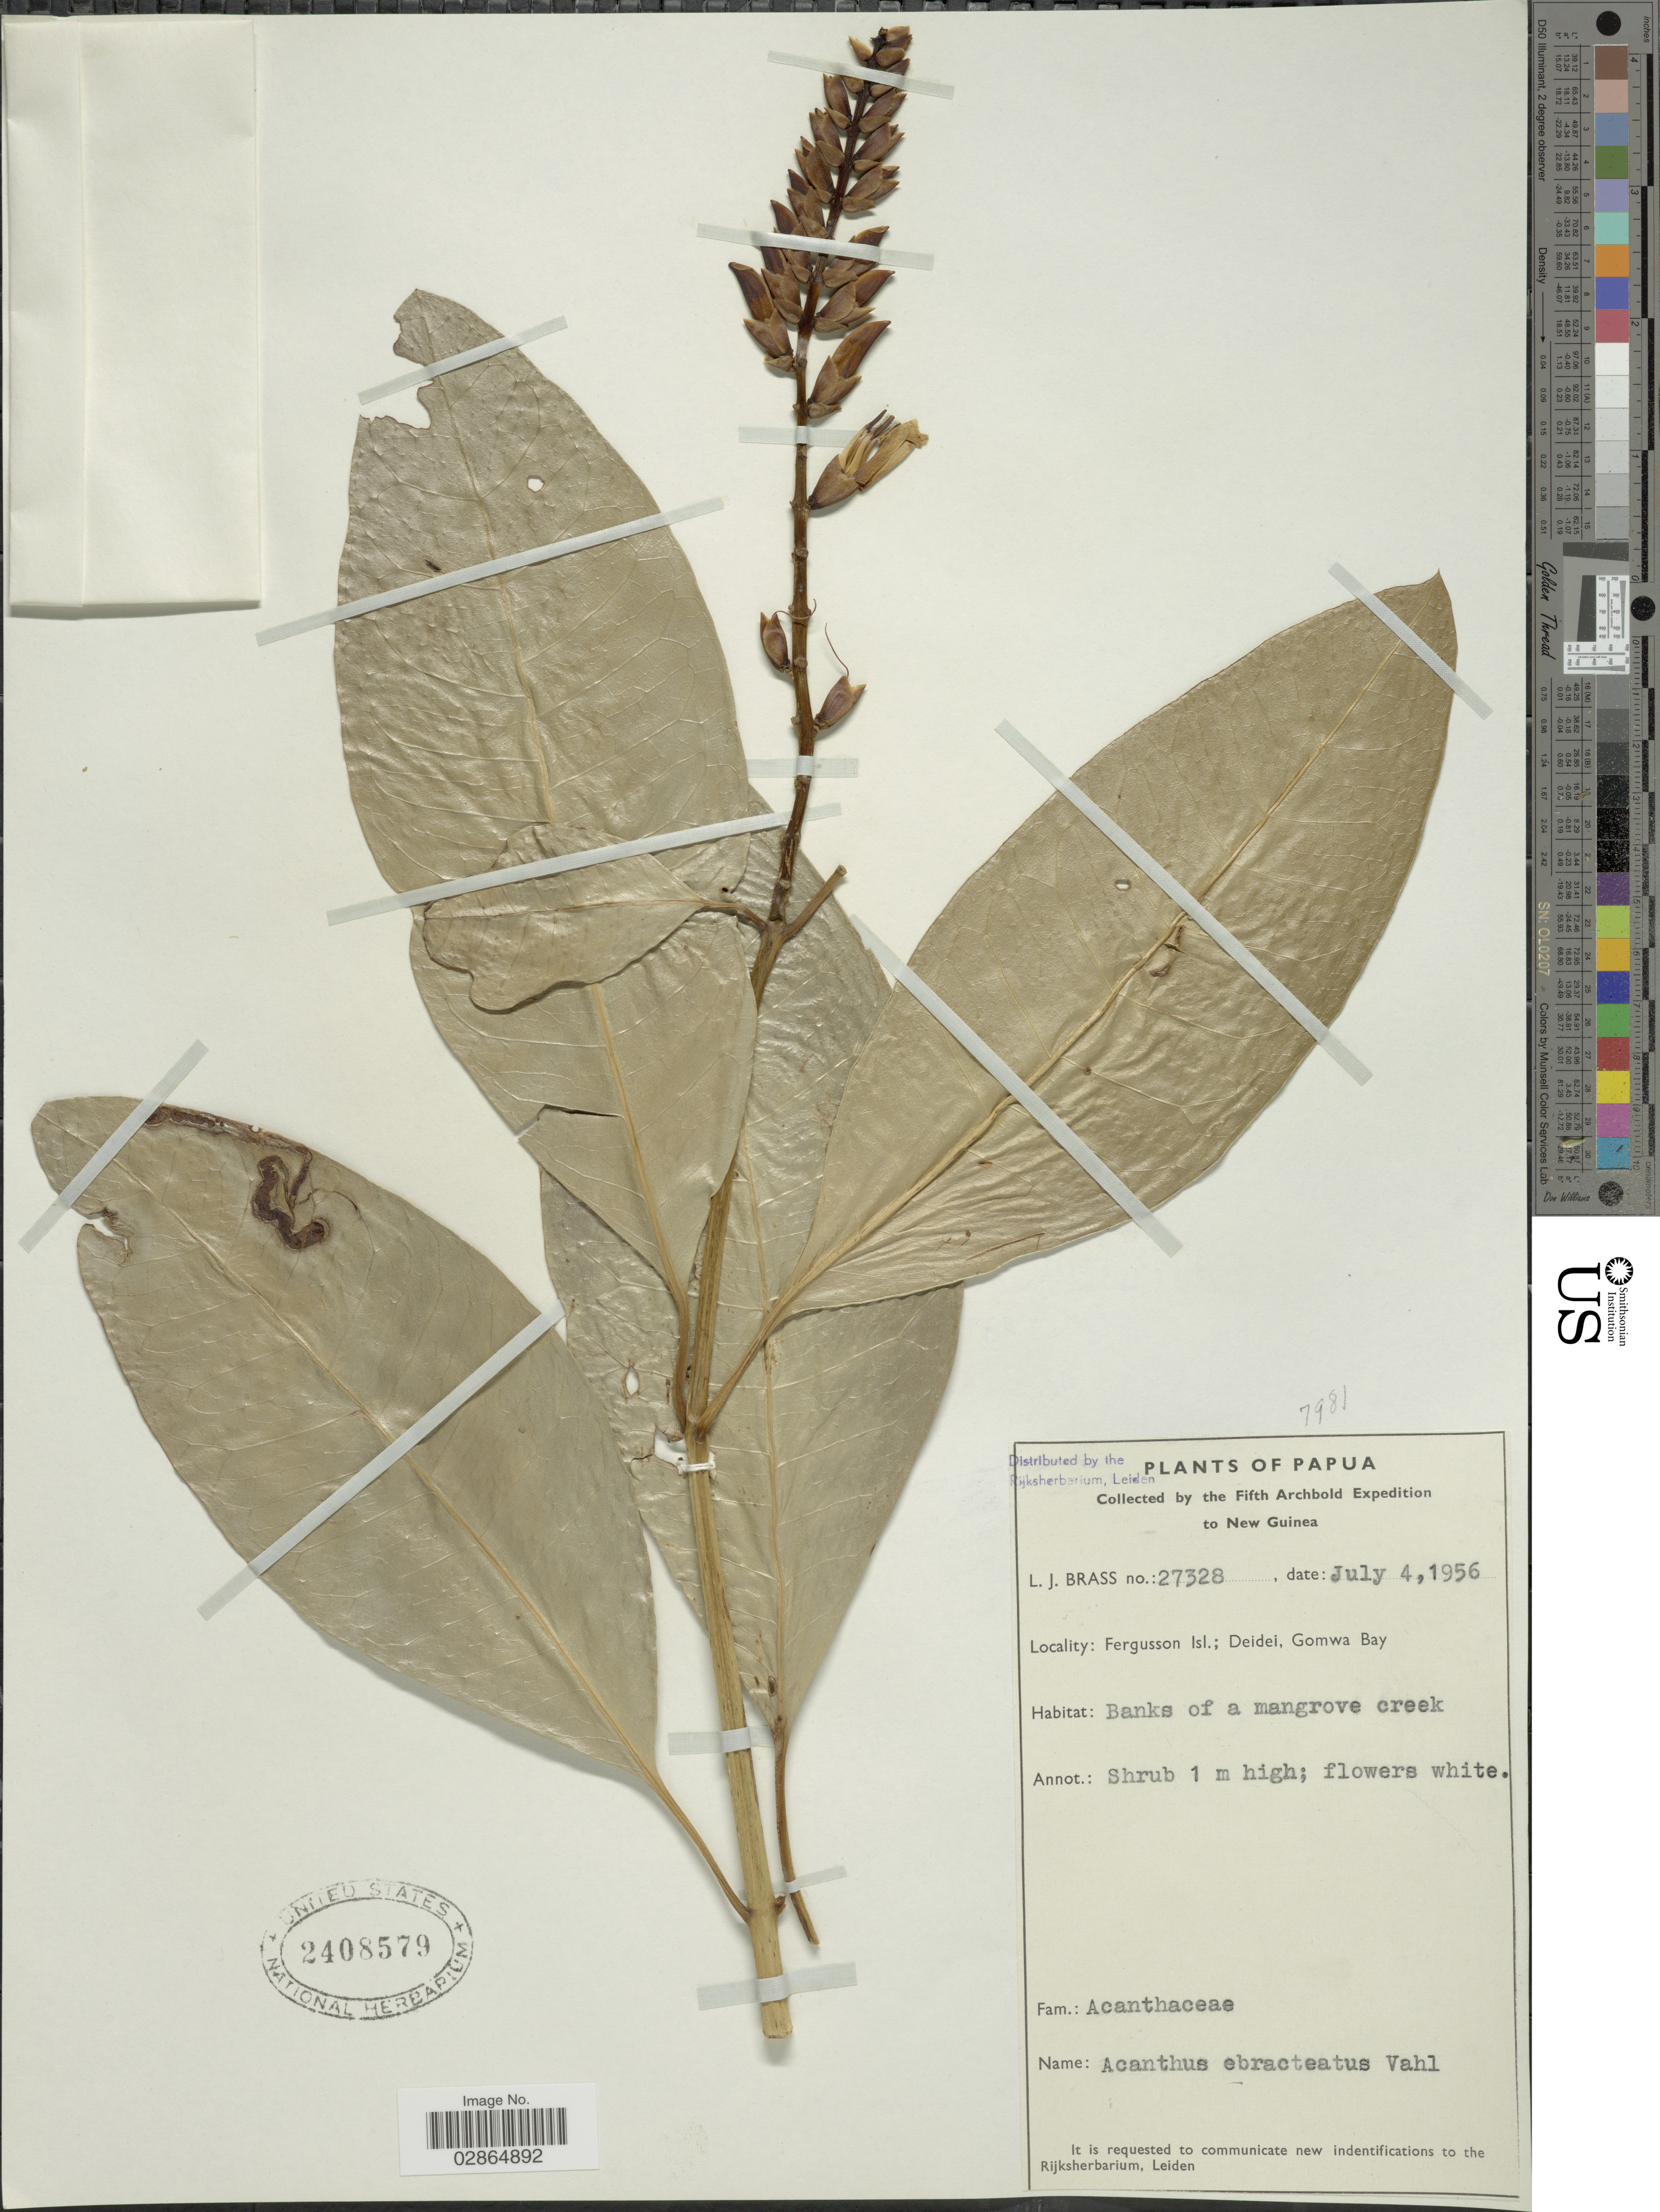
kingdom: Plantae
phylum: Tracheophyta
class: Magnoliopsida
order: Lamiales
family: Acanthaceae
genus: Acanthus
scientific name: Acanthus ebracteatus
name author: Vahl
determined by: Wagner, W. L., (BOT), Smithsonian Institution - National Museum of Natural History (UNITED STATES)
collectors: L. J. Brass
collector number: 27328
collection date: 1956-07-04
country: Papua New Guinea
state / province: Milne Bay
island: Fergusson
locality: Fergusson Isl.: Deidei, Gomwa Bay, Banks of a mangrove creek, Papua. New Guinea.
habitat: Banks of mangrove creek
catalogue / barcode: US 2408579